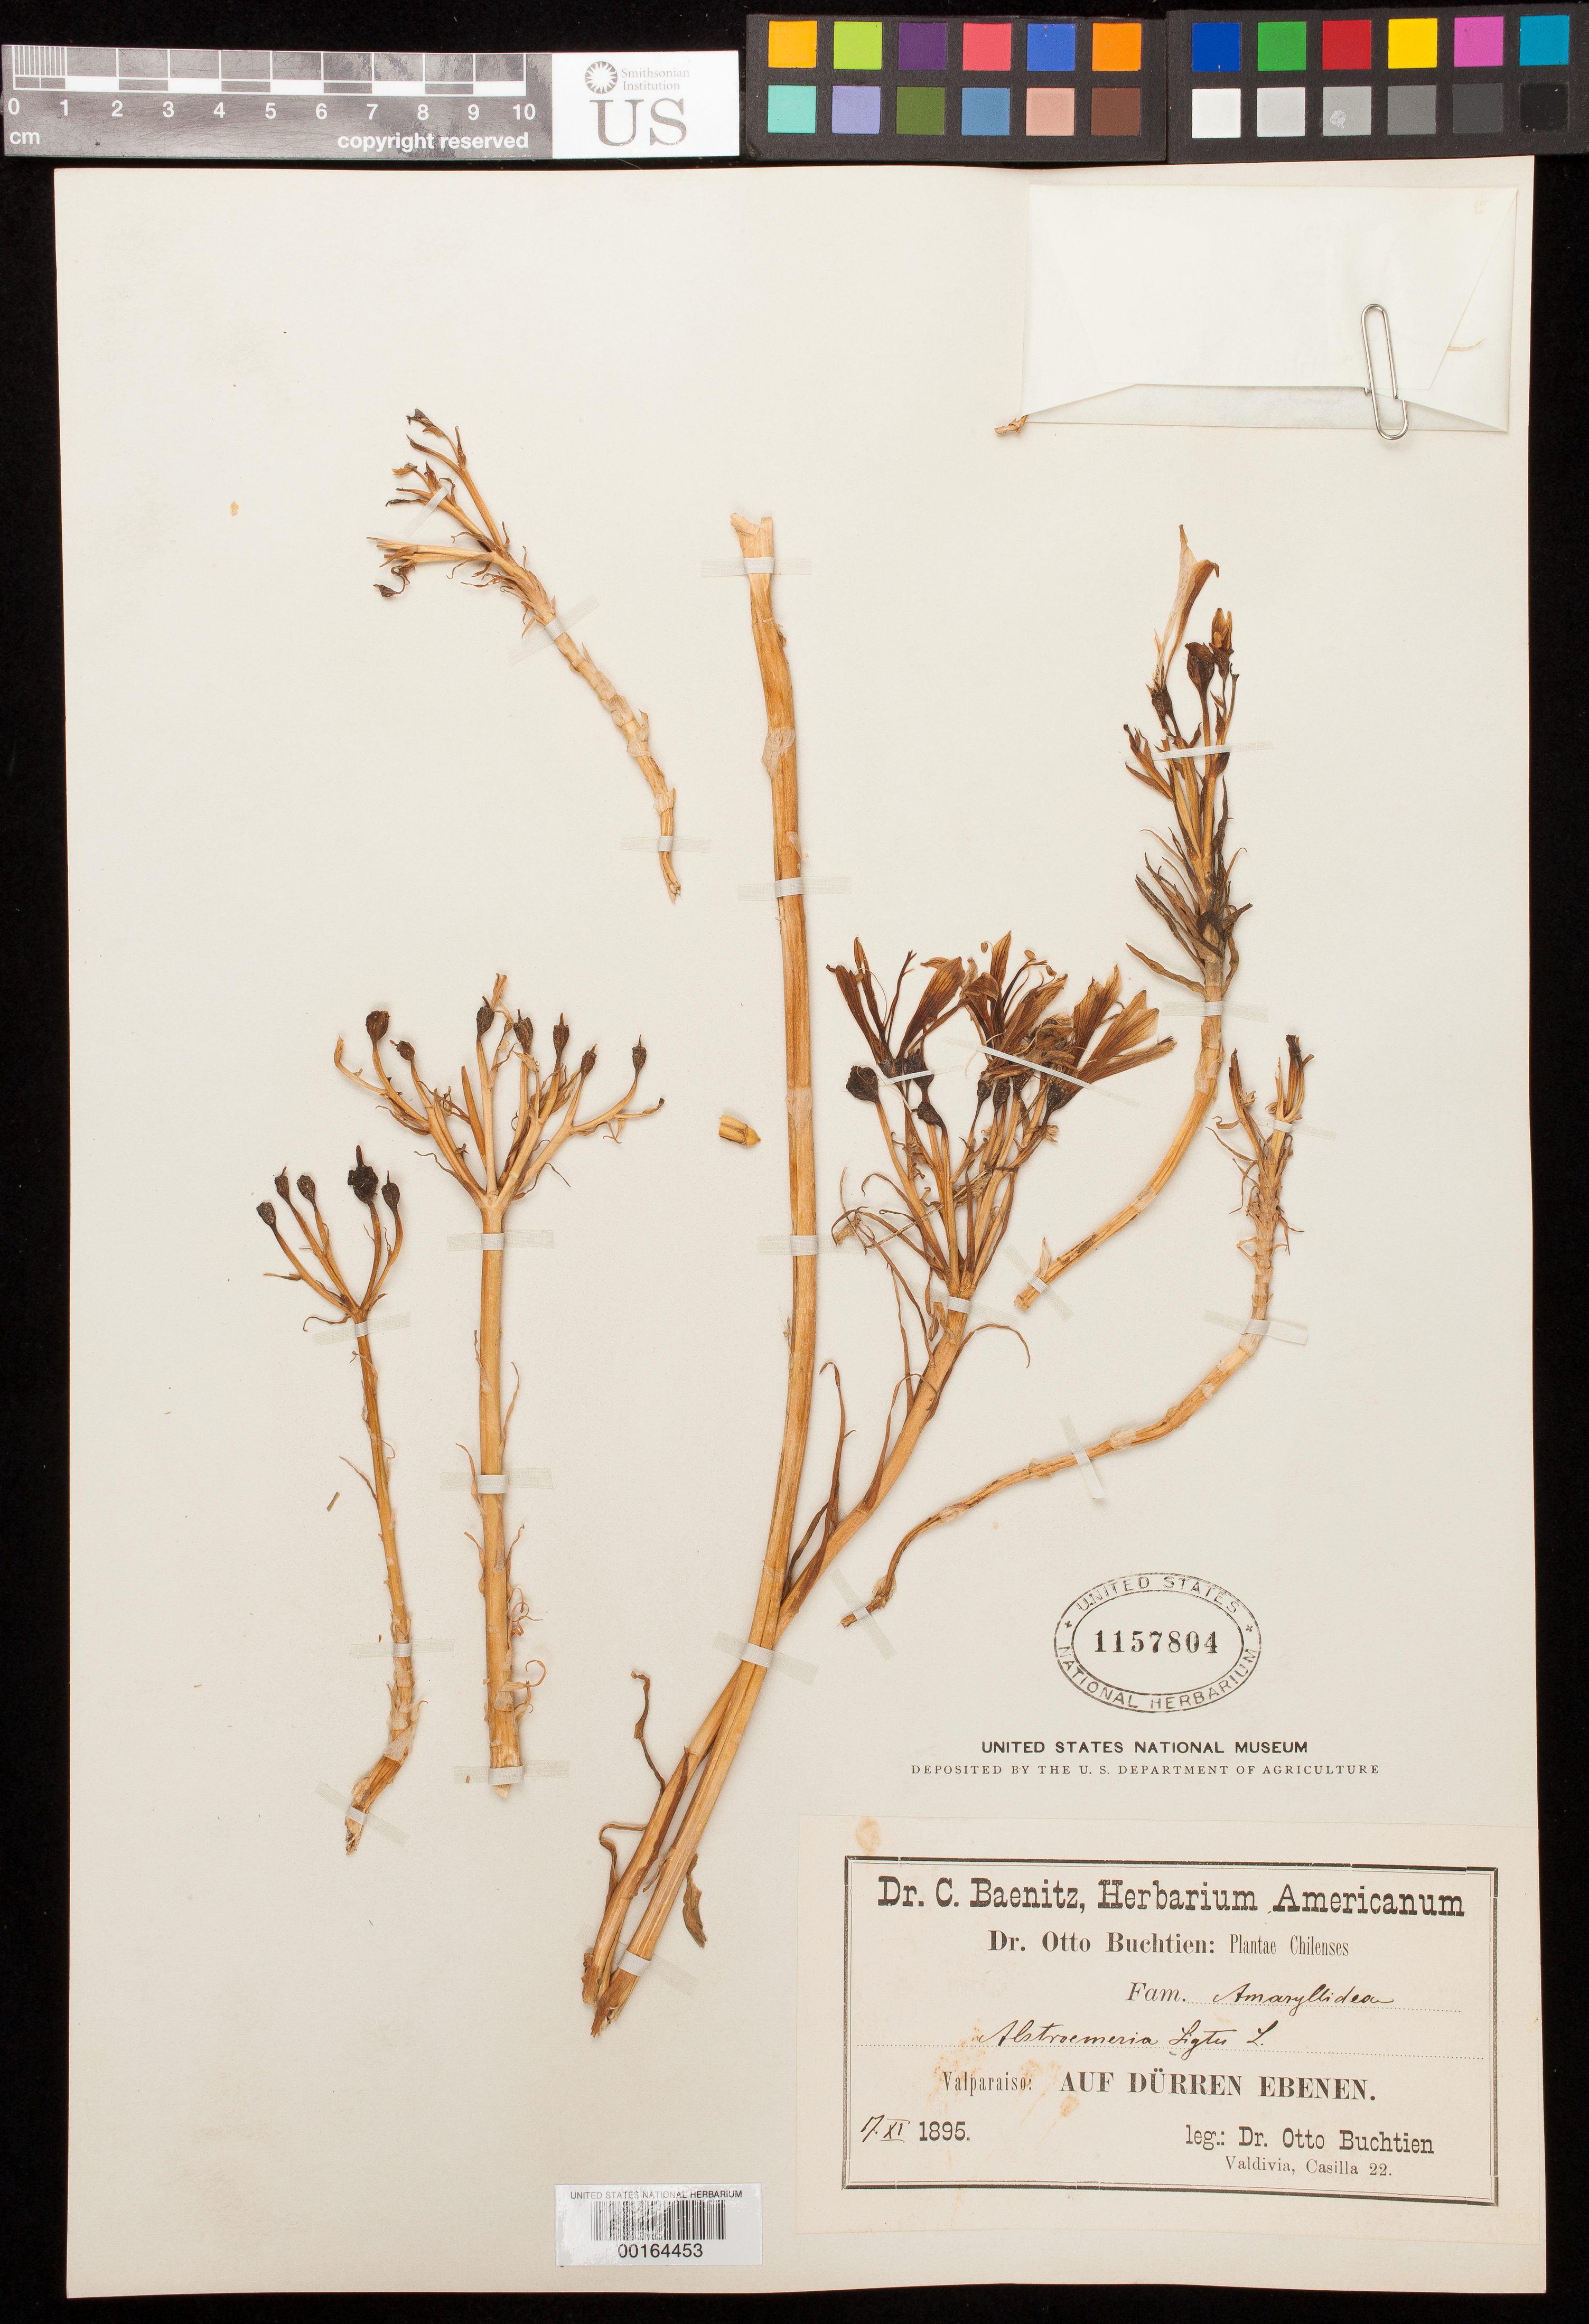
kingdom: Plantae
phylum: Tracheophyta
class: Liliopsida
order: Liliales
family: Alstroemeriaceae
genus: Alstroemeria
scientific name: Alstroemeria ligtu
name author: L.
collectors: O. Buchtien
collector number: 22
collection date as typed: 07 Nov 1895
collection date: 1895-11-07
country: Chile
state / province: Valparaíso (V)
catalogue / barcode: US 1157804